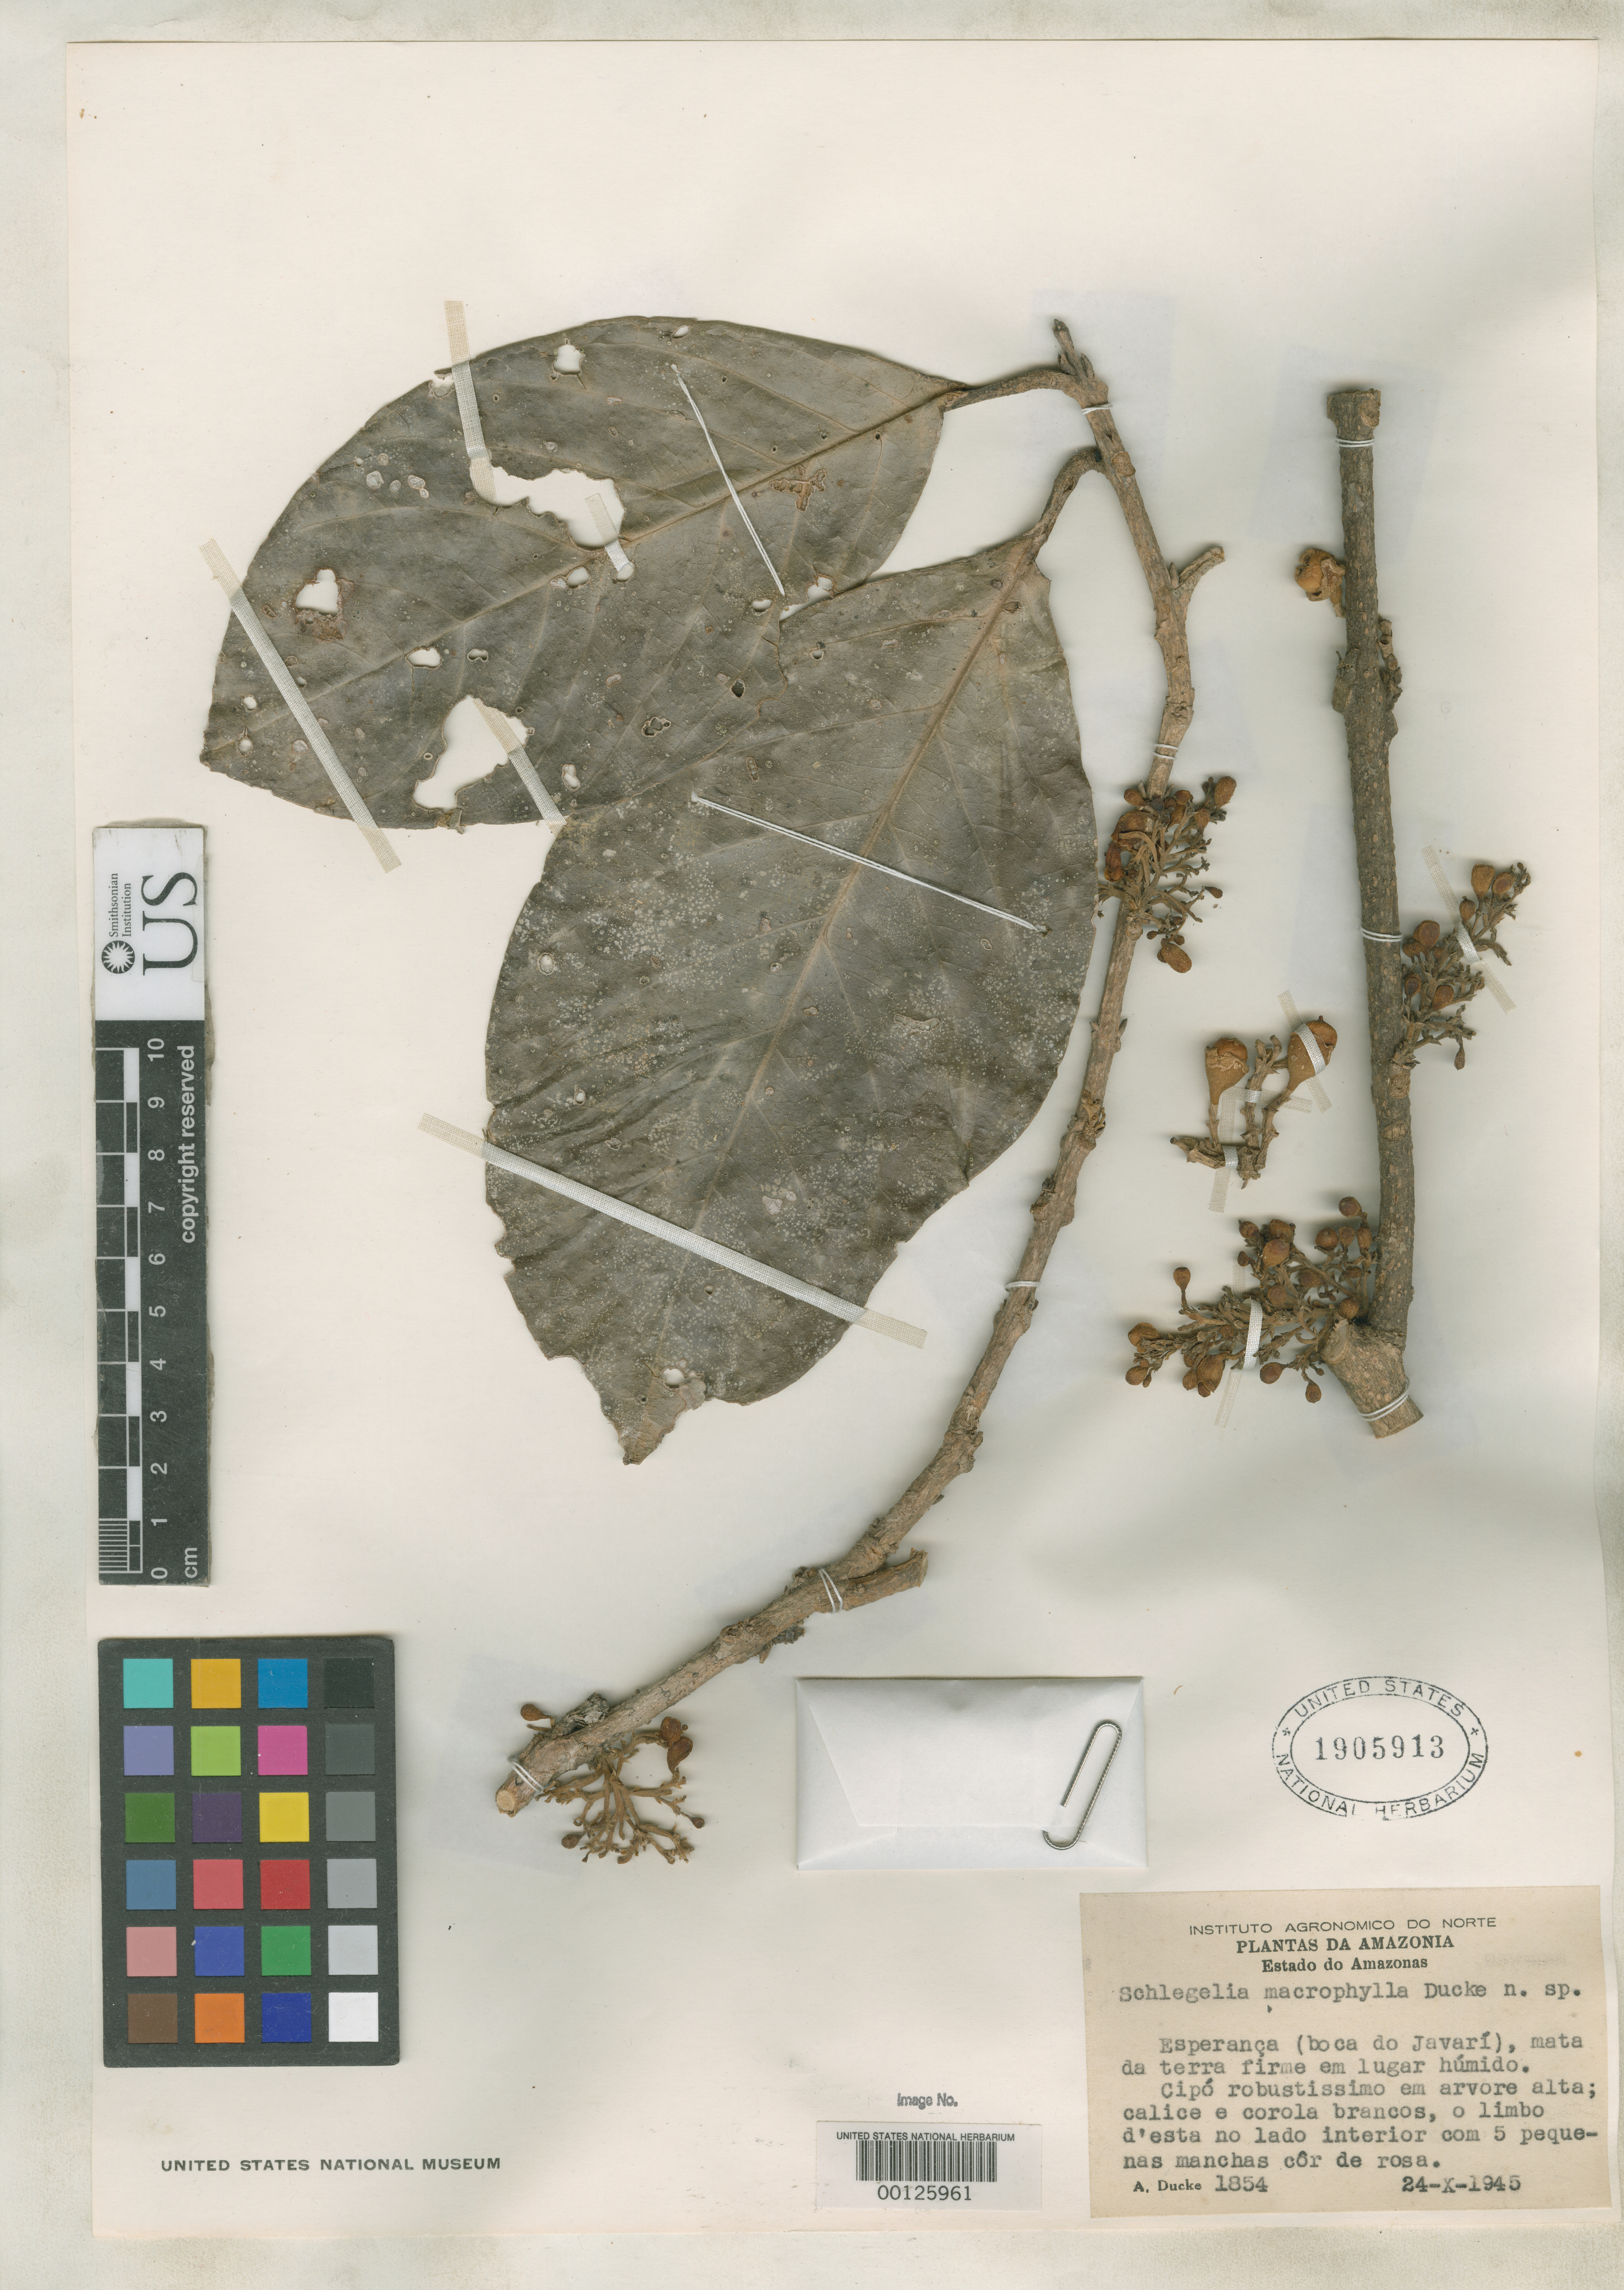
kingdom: Plantae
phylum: Tracheophyta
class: Magnoliopsida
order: Lamiales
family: Schlegeliaceae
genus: Schlegelia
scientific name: Schlegelia macrophylla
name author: Ducke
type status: Type Collection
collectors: A. Ducke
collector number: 1854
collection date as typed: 24 Oct 1945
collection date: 1945-10-24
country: Brazil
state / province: Amazonas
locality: Esperanca, Boca do Javari.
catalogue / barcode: US 1905913